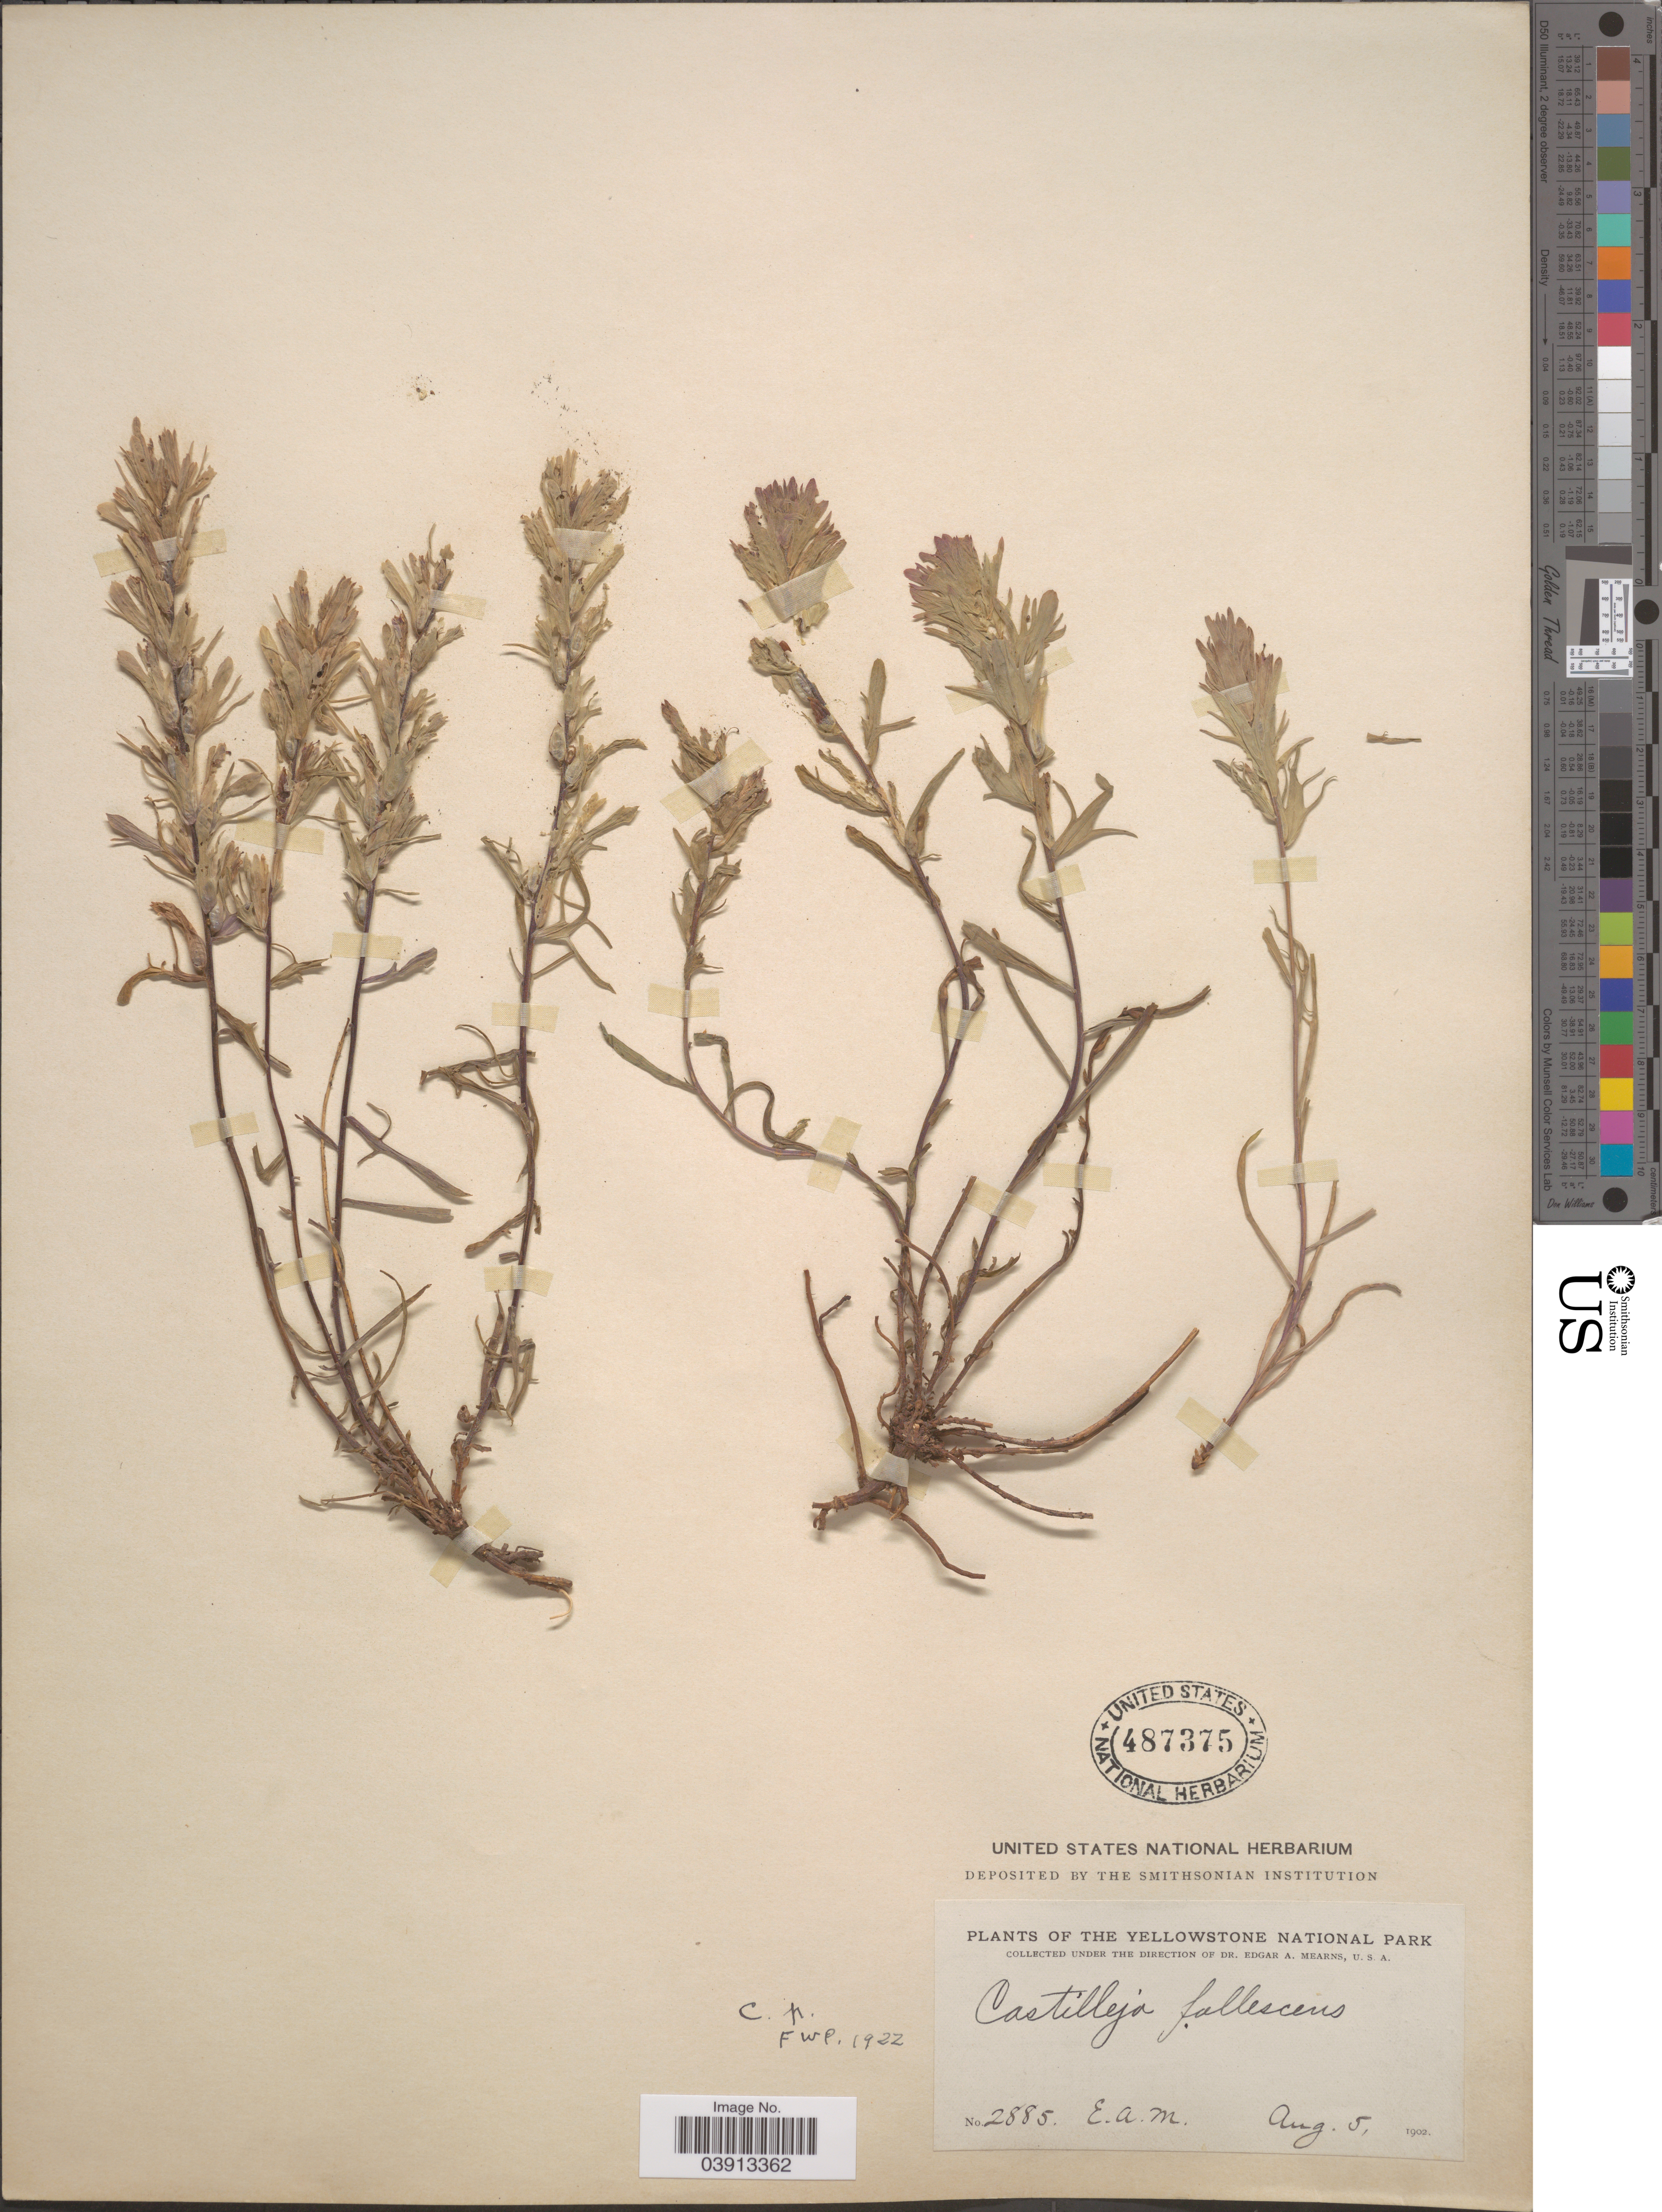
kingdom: Plantae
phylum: Tracheophyta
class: Magnoliopsida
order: Lamiales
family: Orobanchaceae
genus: Castilleja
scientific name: Castilleja pallescens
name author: (A. Gray) Greenm.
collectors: E. A. Mearns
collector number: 2885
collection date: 1902-08-05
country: United States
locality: Yellowstone National Park.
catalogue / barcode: US 487375